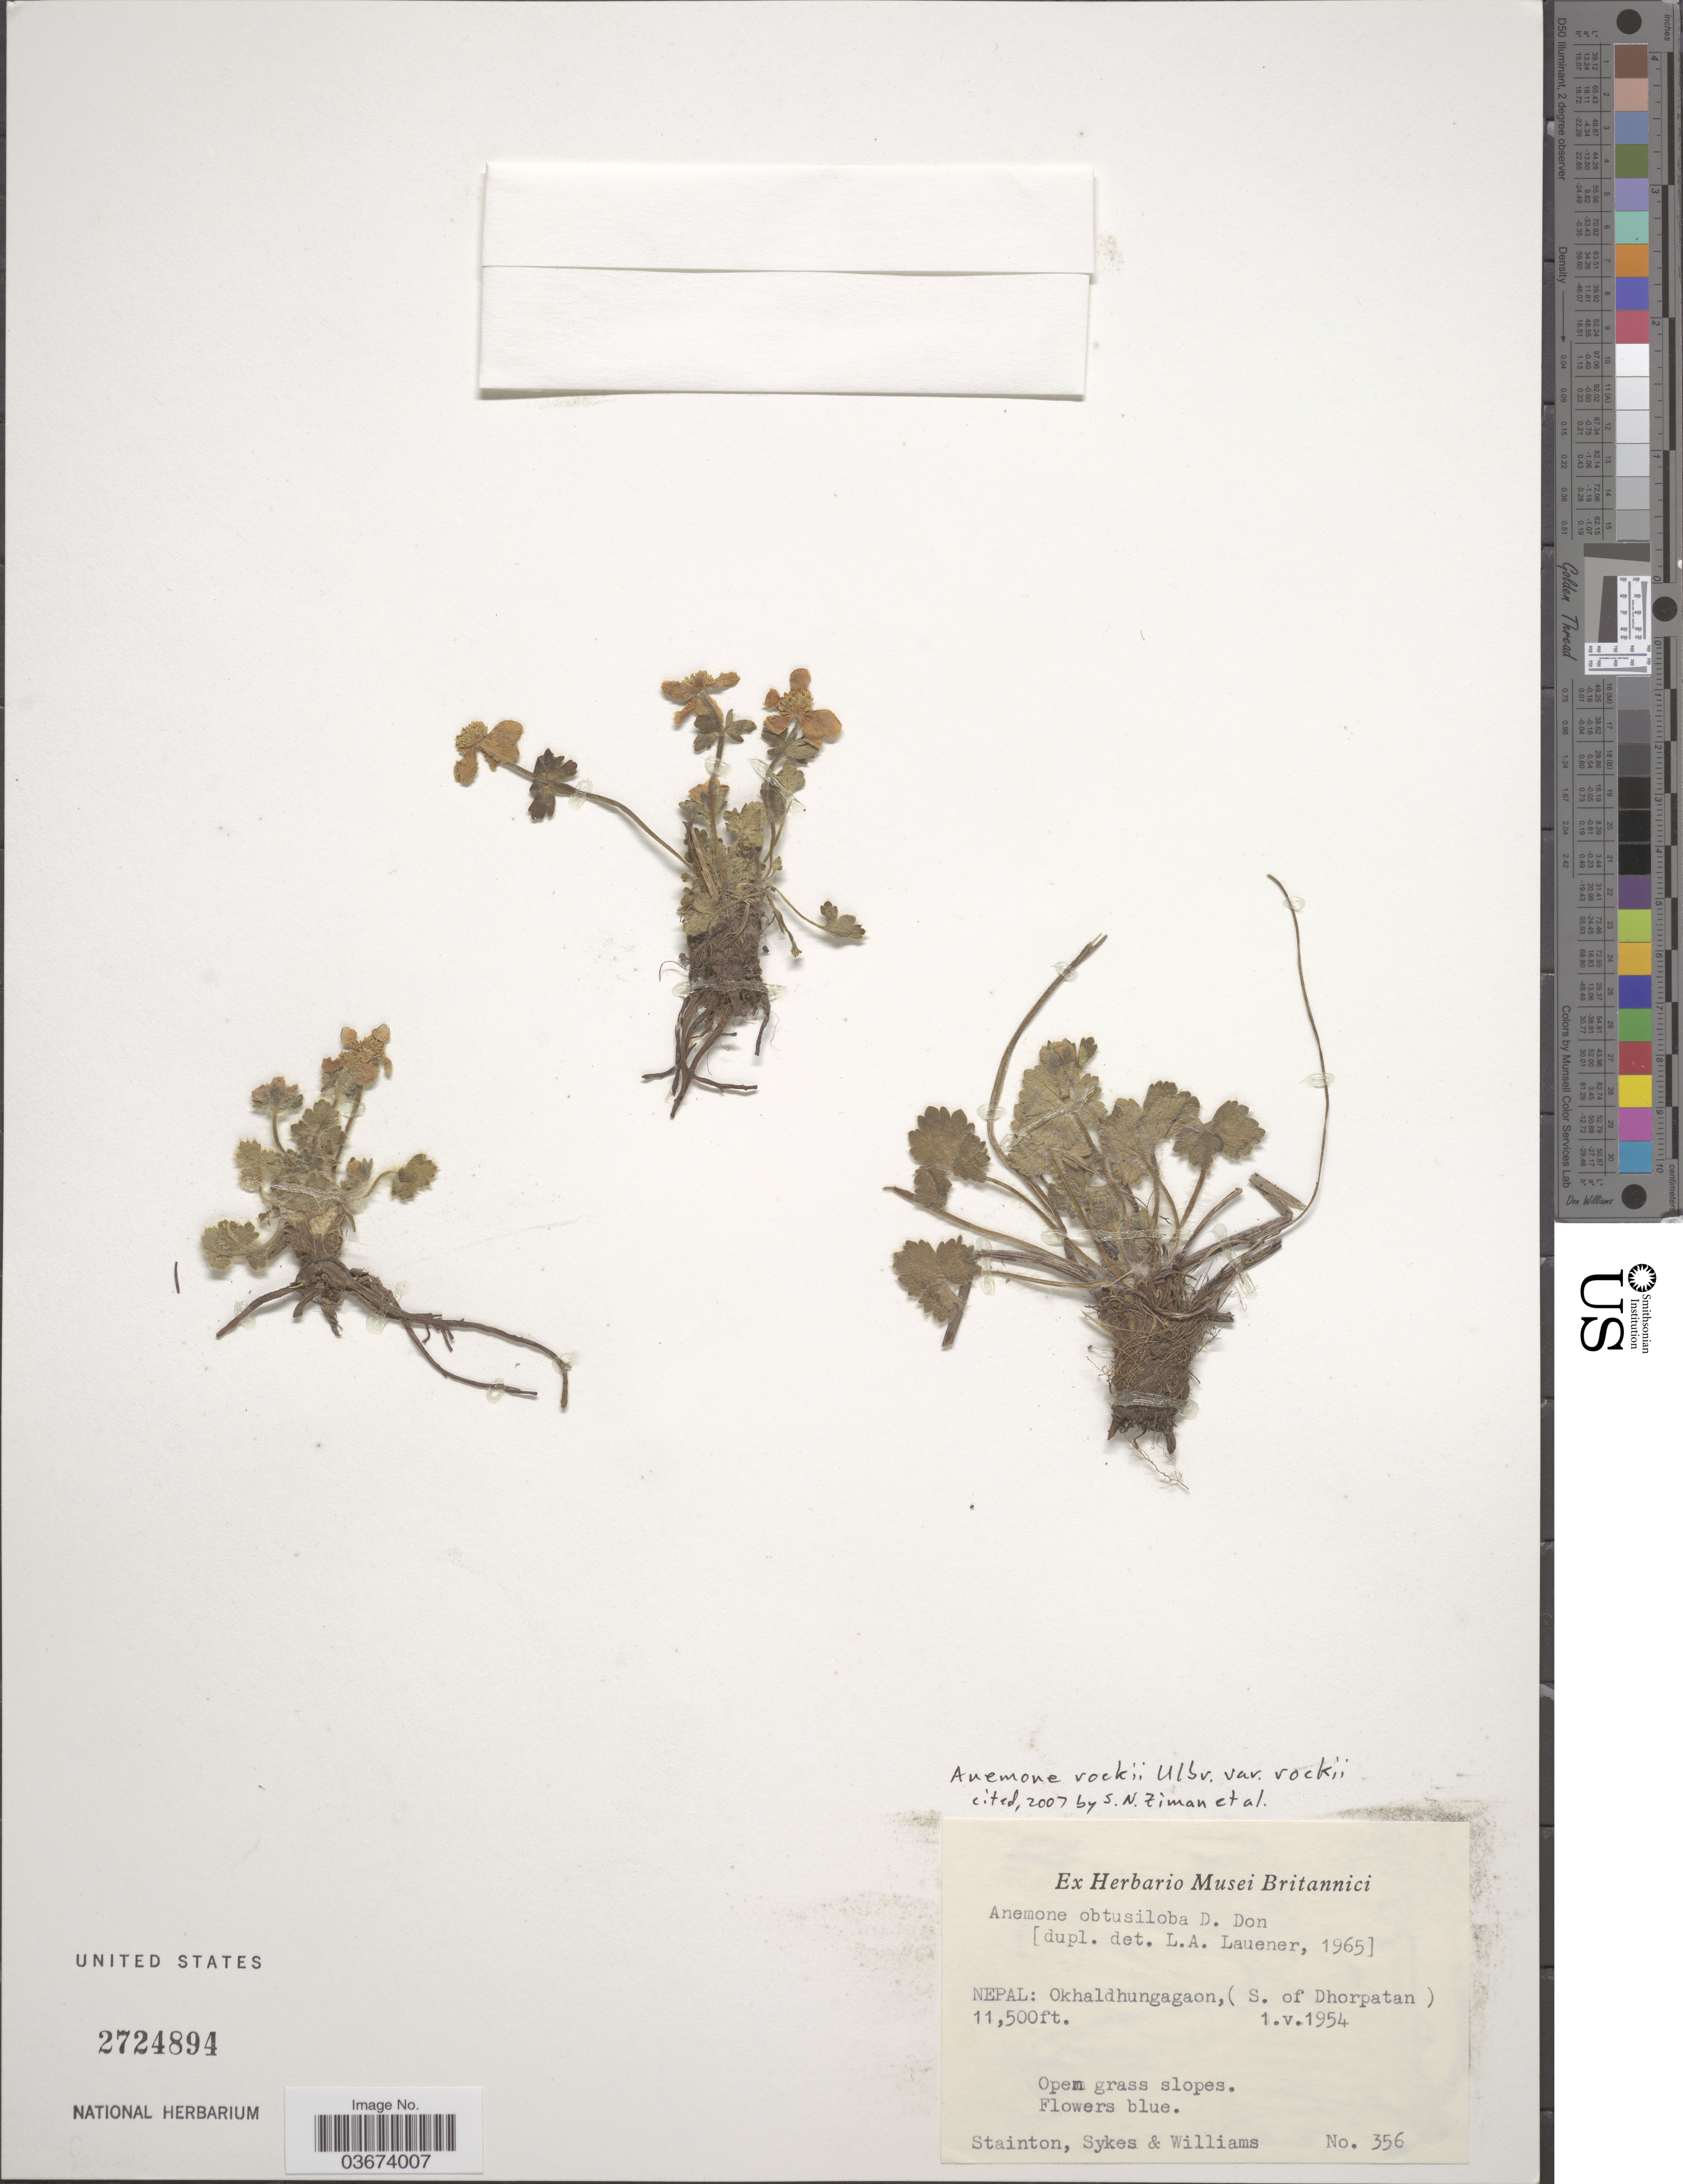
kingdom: Plantae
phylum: Tracheophyta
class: Magnoliopsida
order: Ranunculales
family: Ranunculaceae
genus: Anemone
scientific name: Anemone rockii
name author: Ulbr.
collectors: -. Stainton, Sykes, -- & -- Williams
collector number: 356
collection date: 1954-05-01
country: Nepal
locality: Okhaldhungagaon (S. of Dhorpatan).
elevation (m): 3505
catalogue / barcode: US 2724894